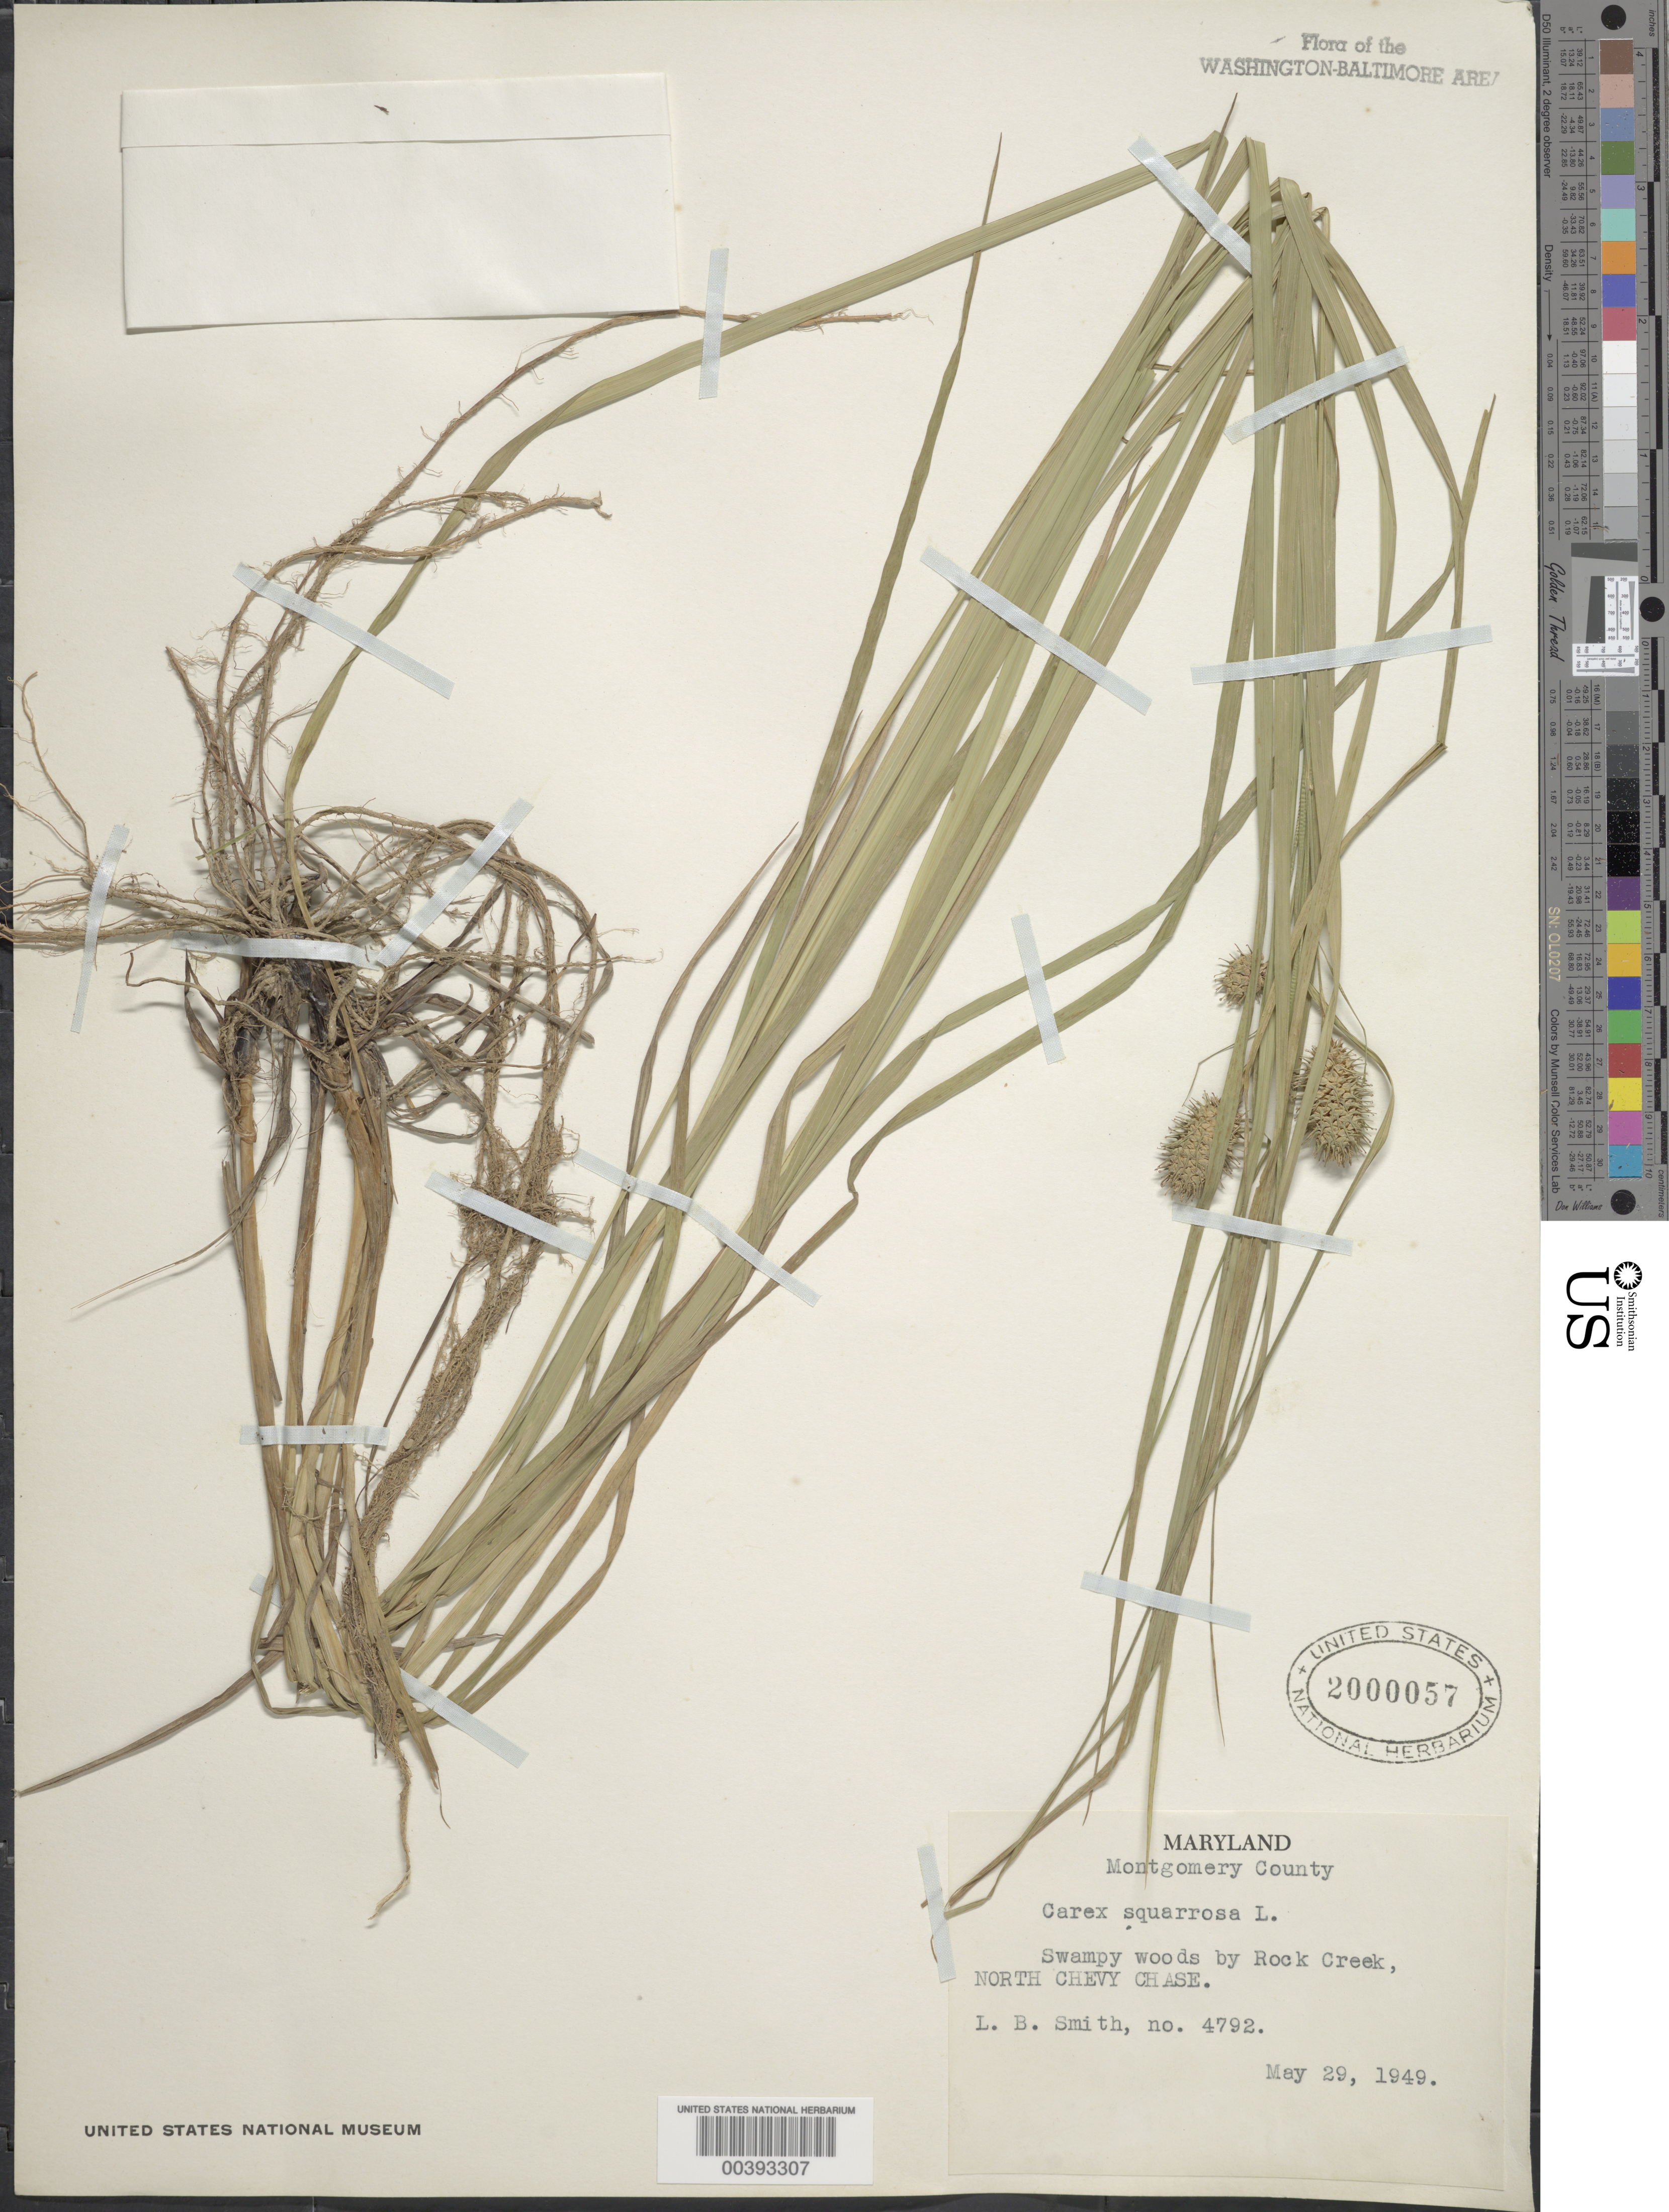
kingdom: Plantae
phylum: Tracheophyta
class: Liliopsida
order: Poales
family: Cyperaceae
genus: Carex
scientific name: Carex squarrosa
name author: L.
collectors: L. Smith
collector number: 4792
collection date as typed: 29 May 1949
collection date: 1949-05-29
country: United States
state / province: Maryland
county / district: Montgomery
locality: Rock Creek, north Chevy Chase Rock Creek Park & vicinity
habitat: Swampy woods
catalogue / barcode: US 2000057